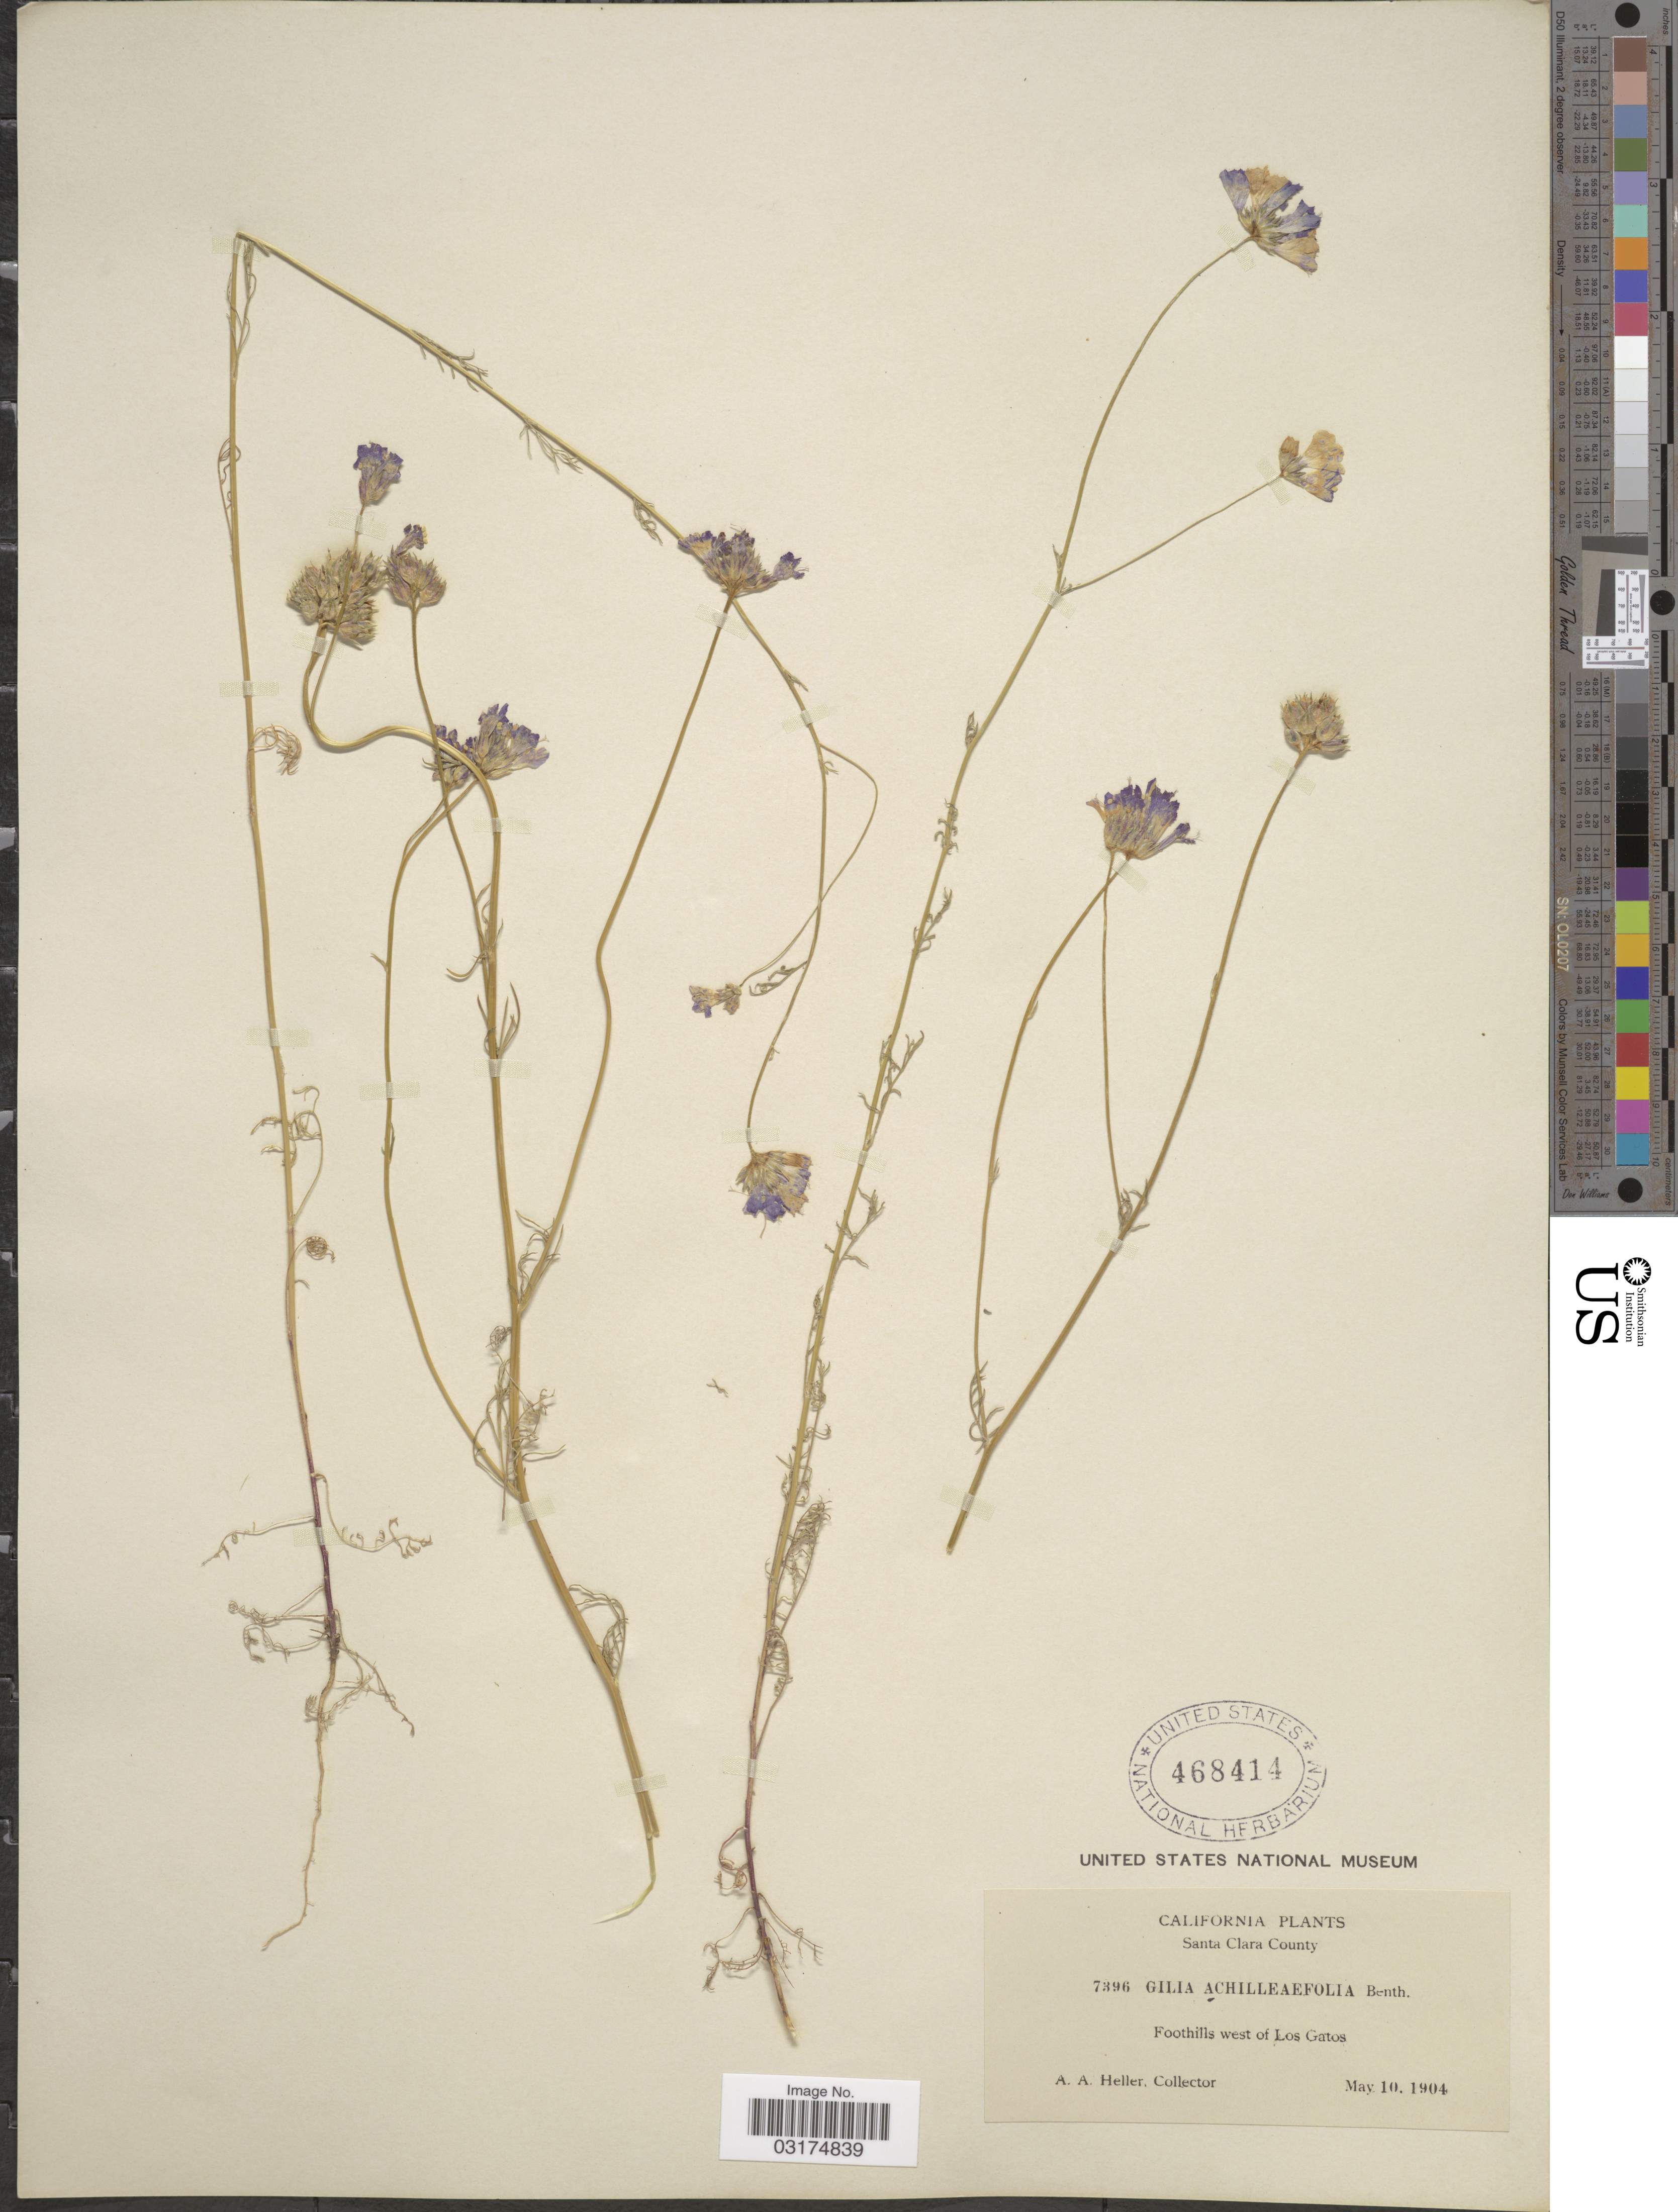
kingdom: Plantae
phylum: Tracheophyta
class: Magnoliopsida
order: Ericales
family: Polemoniaceae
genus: Gilia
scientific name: Gilia achilleifolia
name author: Benth.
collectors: A. A. Heller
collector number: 7396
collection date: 1904-05-10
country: United States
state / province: California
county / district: Santa Clara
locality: Santa Clara County. Foothills west of Los Gatos.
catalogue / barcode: US 468414